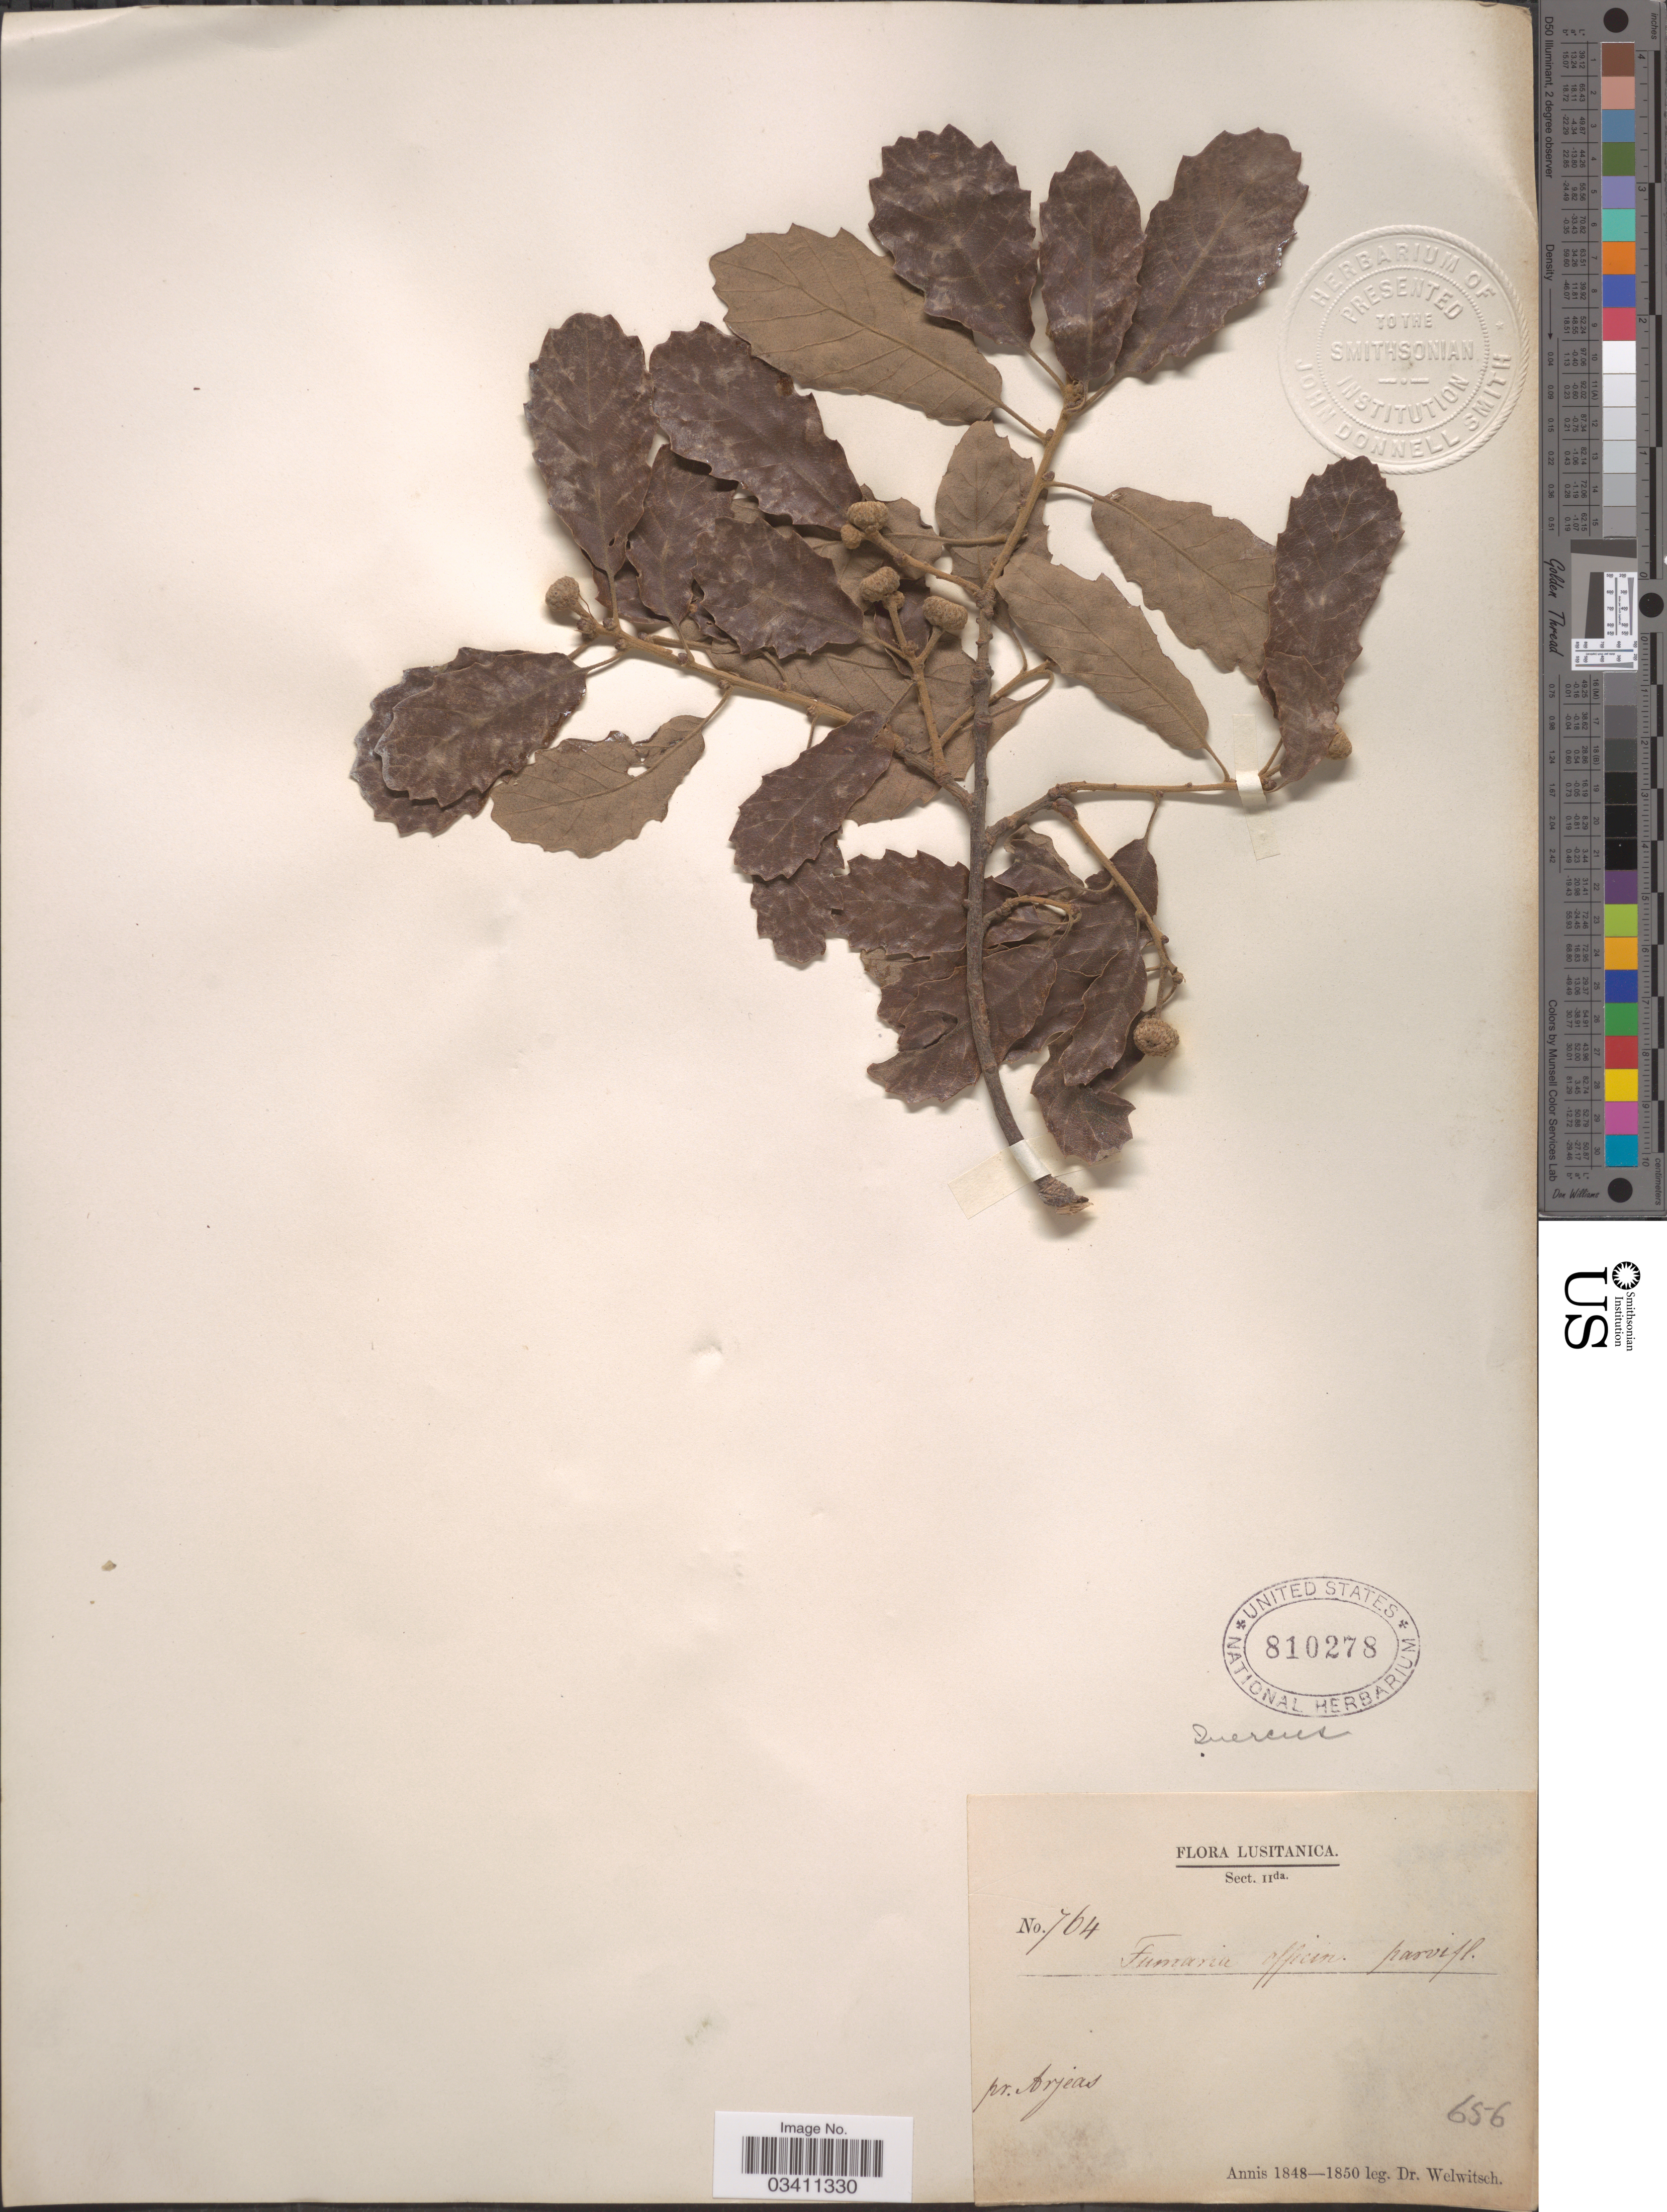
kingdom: Plantae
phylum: Tracheophyta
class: Magnoliopsida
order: Fagales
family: Fagaceae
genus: Quercus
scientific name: Quercus sp.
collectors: -. Welwitsch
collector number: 764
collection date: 1848/1850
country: Portugal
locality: Lusitanica. Pr. Arjeas.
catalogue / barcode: US 810278